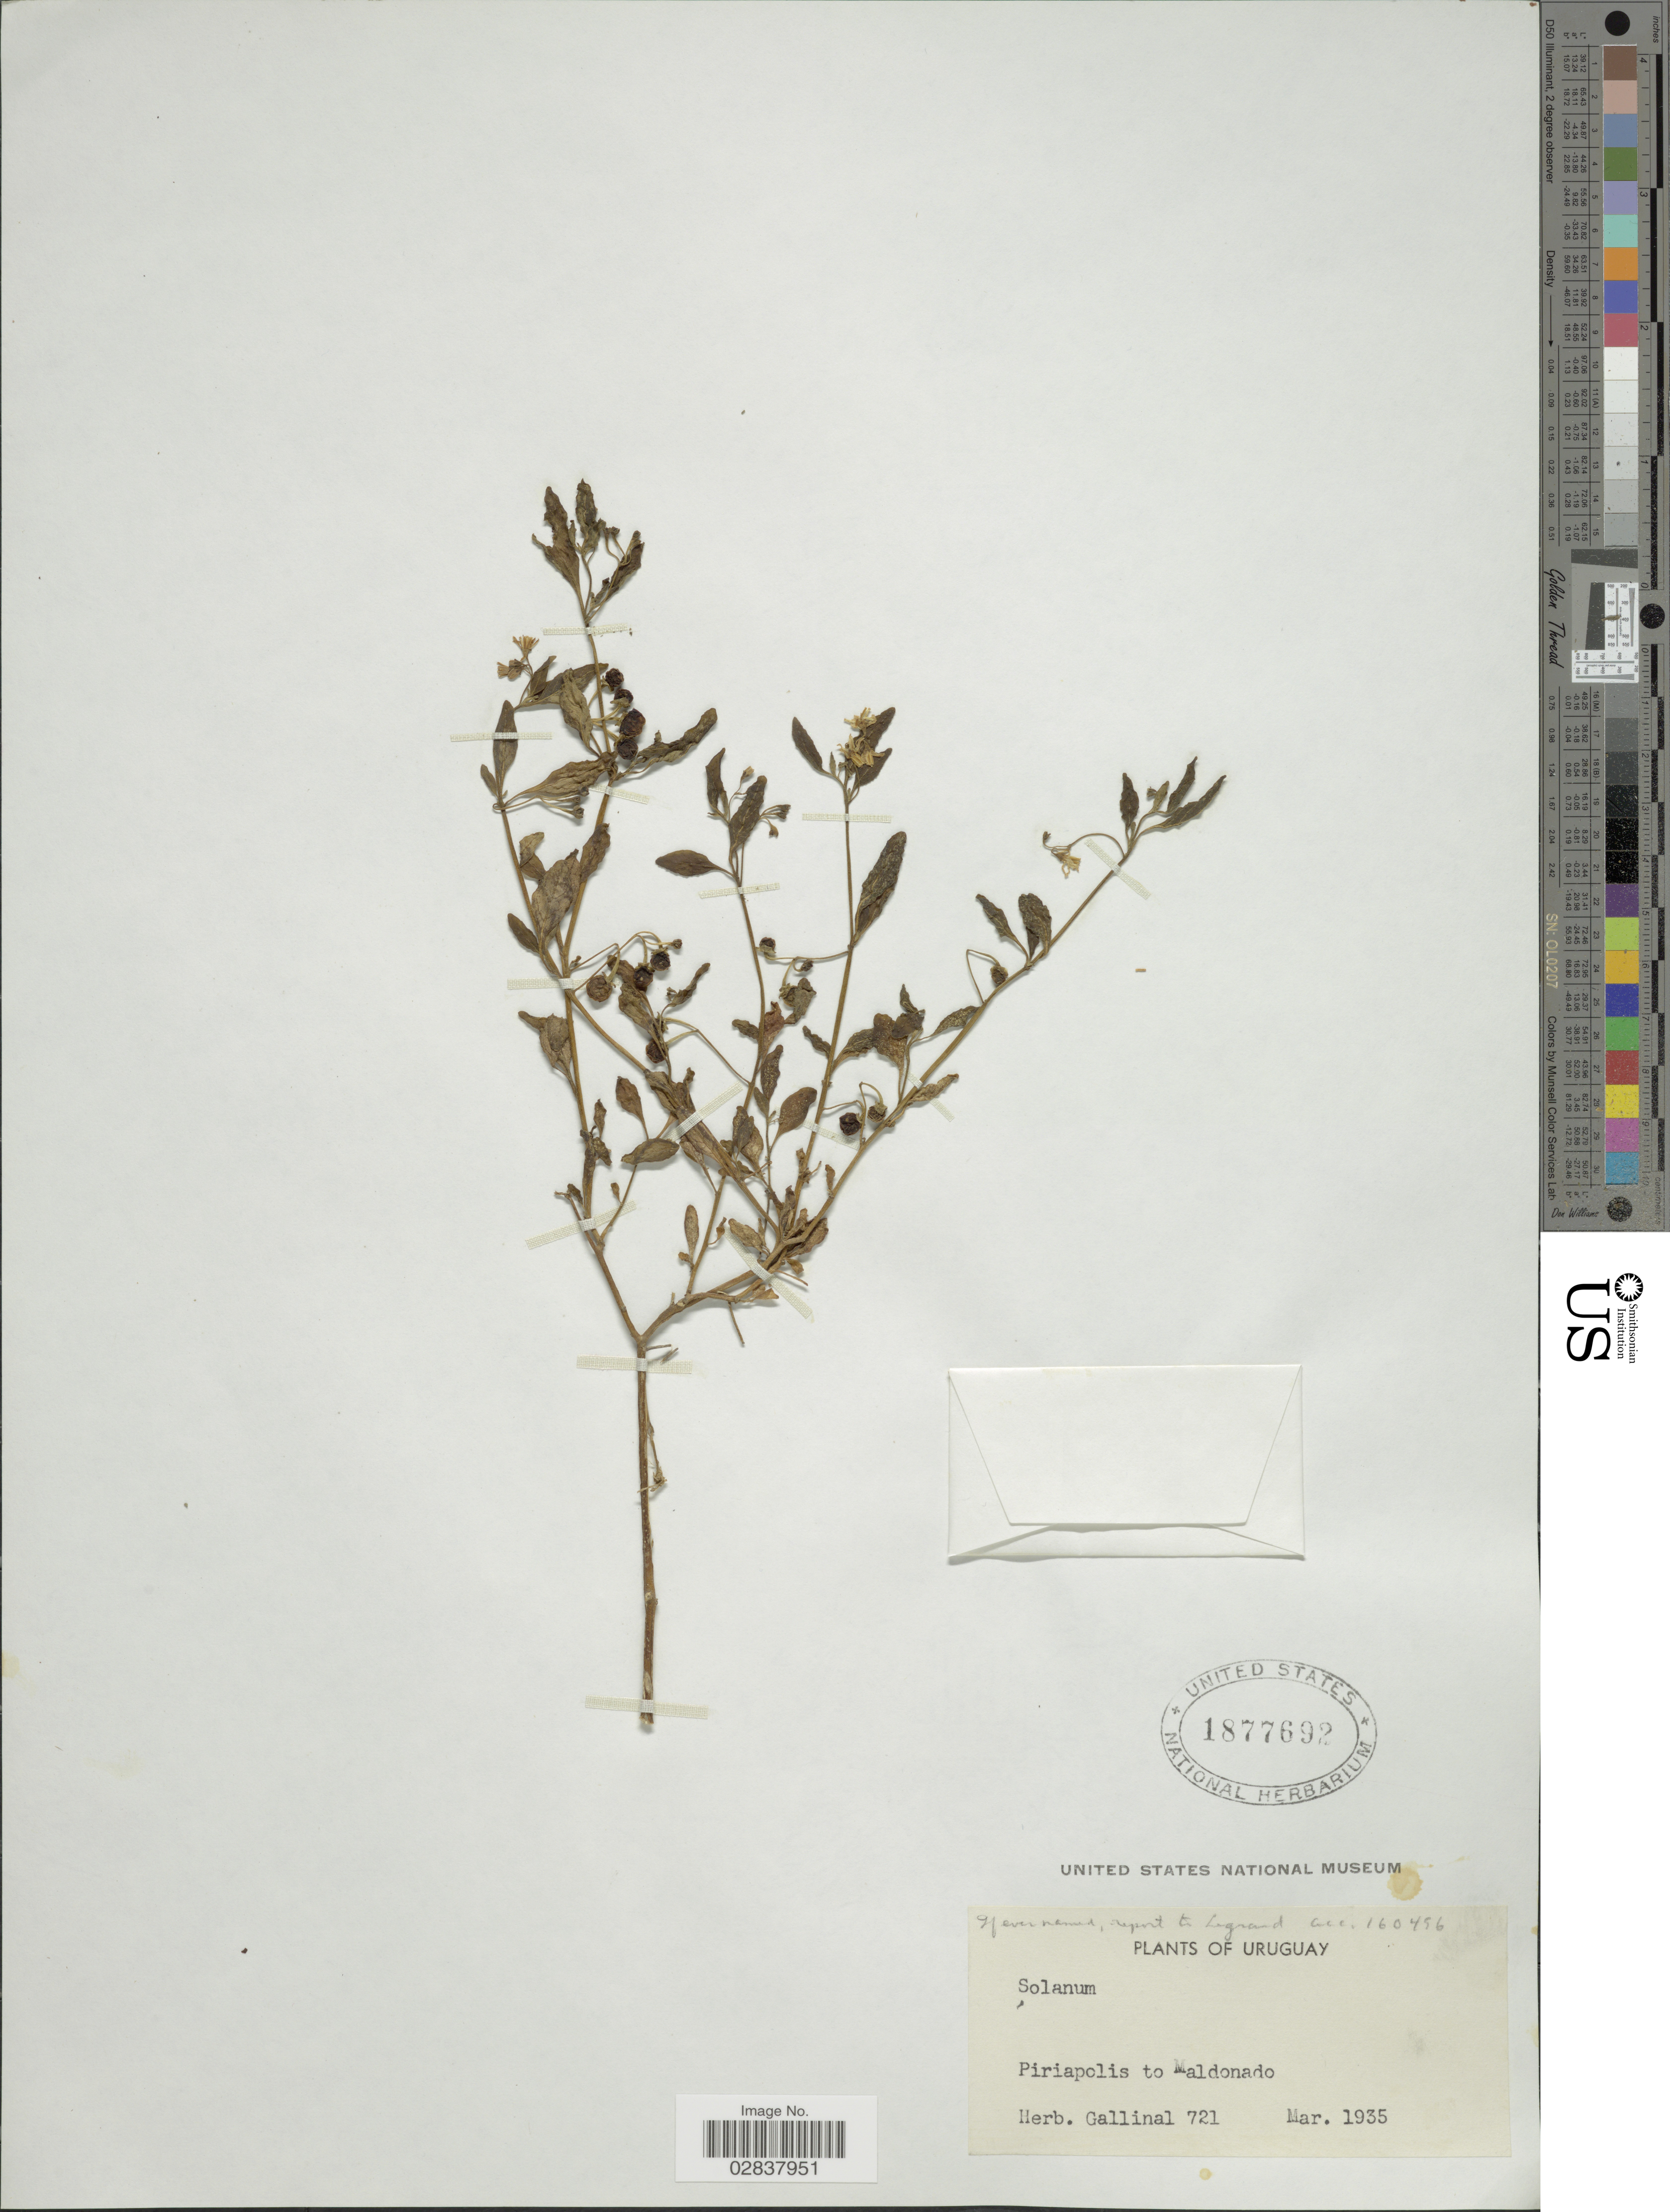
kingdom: Plantae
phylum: Tracheophyta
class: Magnoliopsida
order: Solanales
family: Solanaceae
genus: Solanum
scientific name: Solanum chenopodioides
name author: Lam.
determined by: Knapp, S. D.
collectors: -. Gallinal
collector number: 721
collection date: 1935-03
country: Uruguay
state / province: Maldonado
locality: Piriapolis to Maldonado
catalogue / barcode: US 1877692